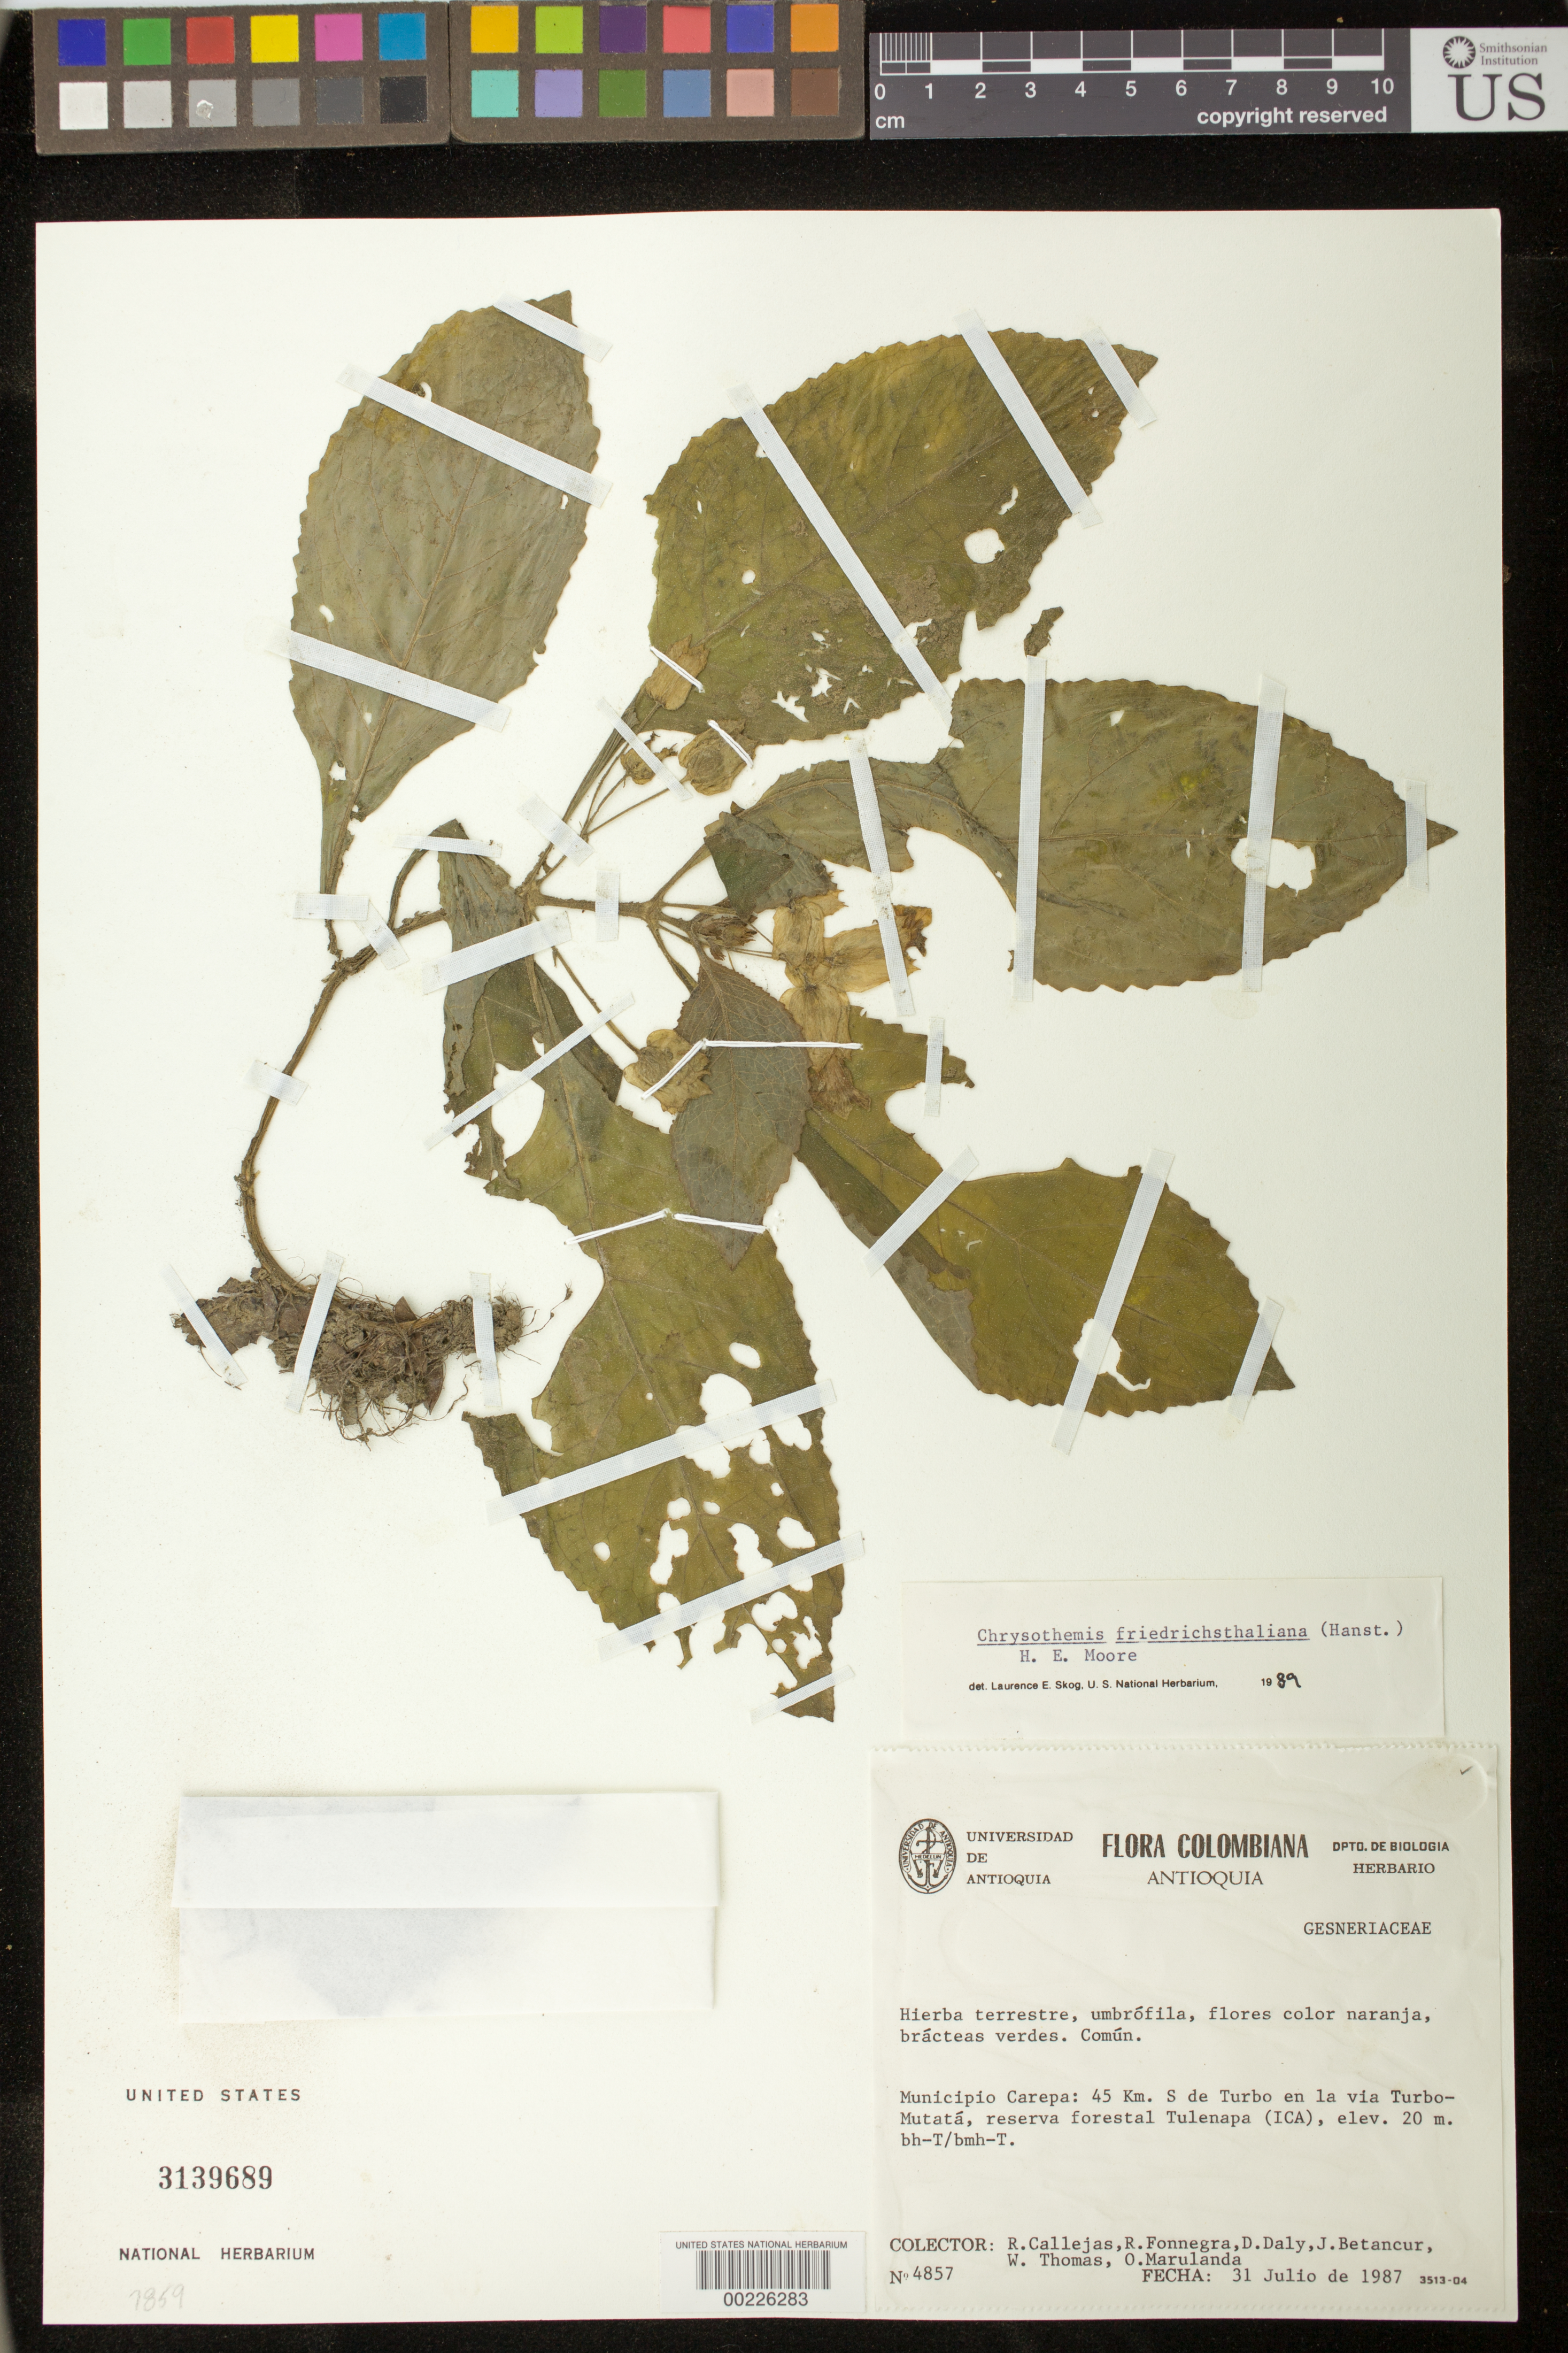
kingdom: Plantae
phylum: Tracheophyta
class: Magnoliopsida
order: Lamiales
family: Gesneriaceae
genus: Chrysothemis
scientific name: Chrysothemis friedrichsthaliana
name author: (Hanst.) H.E. Moore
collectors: R. Callejas & et al.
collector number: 4857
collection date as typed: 31 Jul 1987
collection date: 1987-07-31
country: Colombia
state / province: Antioquia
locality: Mpio. Carepa, 45 km S of Turbo on the Turbo-Mutata road, Reserva Forestal Tulenapa (ICA)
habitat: bh-t/bmh-t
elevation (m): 20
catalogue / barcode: US 3139689